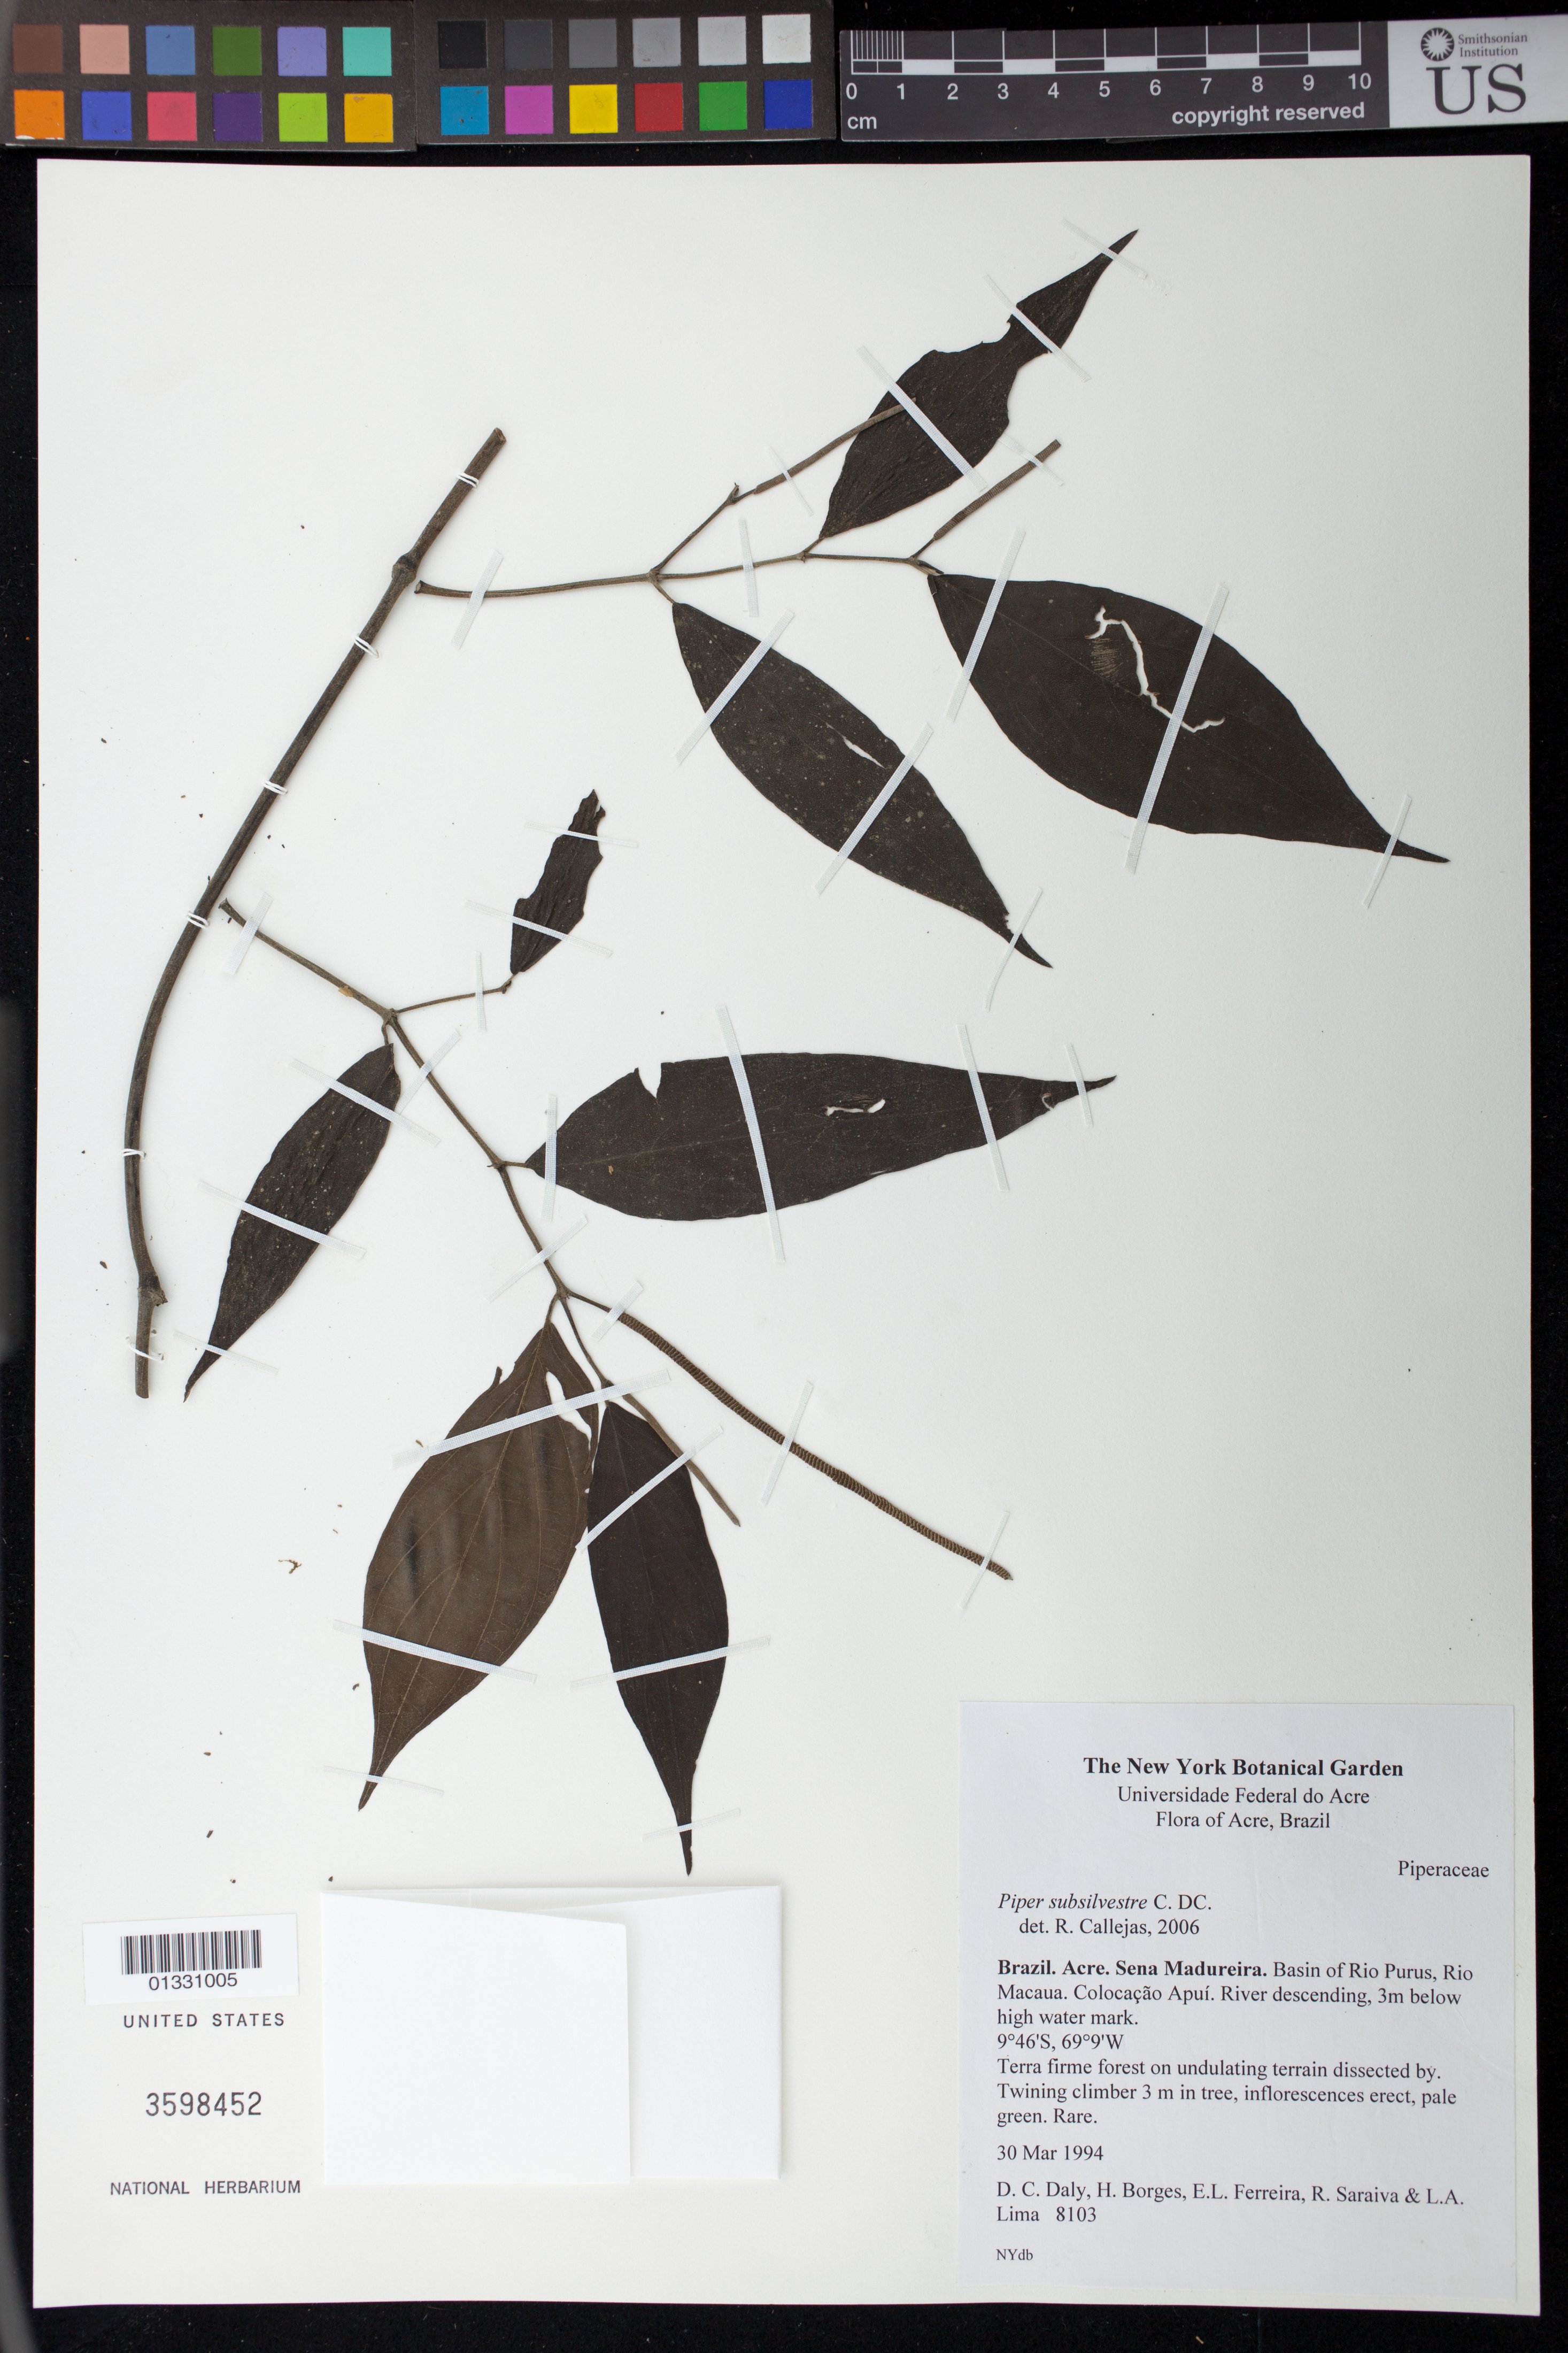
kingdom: Plantae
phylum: Tracheophyta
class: Magnoliopsida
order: Piperales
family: Piperaceae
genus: Piper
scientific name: Piper subsilvestre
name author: C. DC.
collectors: D. C. Daly, H. Borges, E. Ferreira, R. Saraiva & L. Lima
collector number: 8103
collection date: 1994-03-30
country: Brazil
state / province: Acre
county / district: Sena Madureira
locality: Basin of Rio Purus, Rio Macaua. Colocação Apuí. River descending, 3m below high water mark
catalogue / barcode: US 3598452